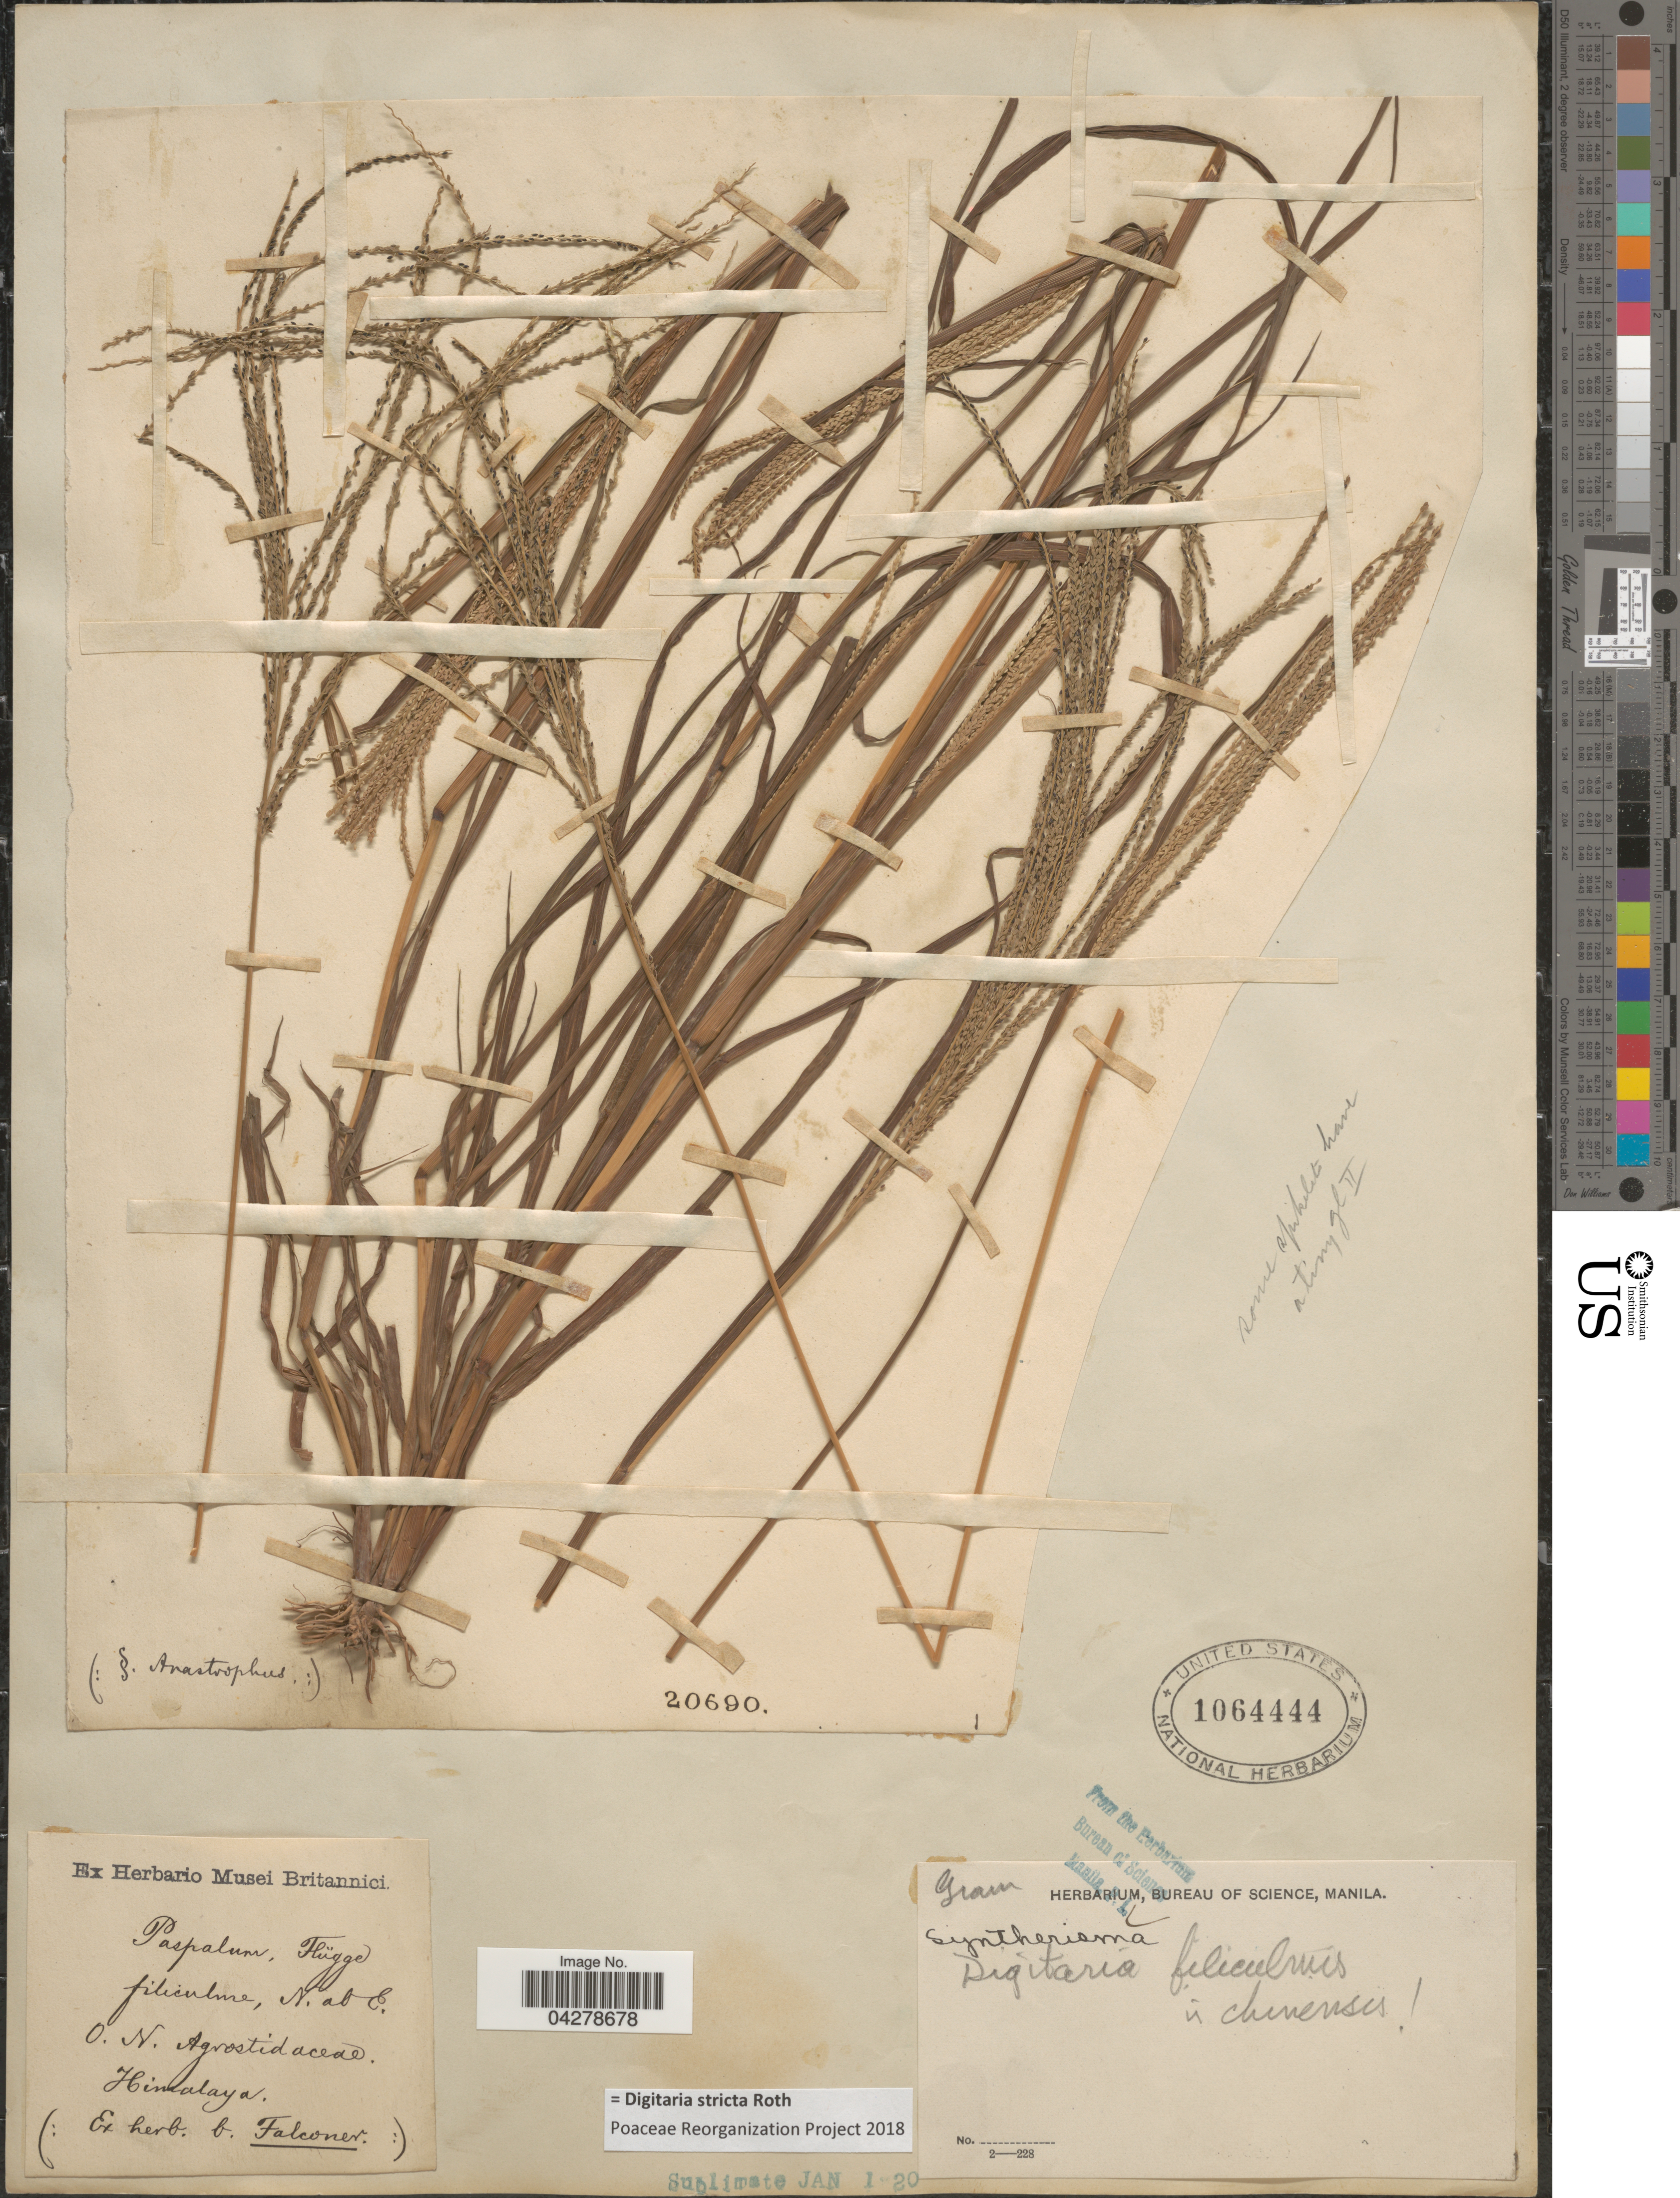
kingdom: Plantae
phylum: Tracheophyta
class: Liliopsida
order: Poales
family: Poaceae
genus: Digitaria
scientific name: Digitaria stricta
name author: Roth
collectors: ex herb. Falconer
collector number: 20690?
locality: Himalaya.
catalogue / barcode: US 1064444